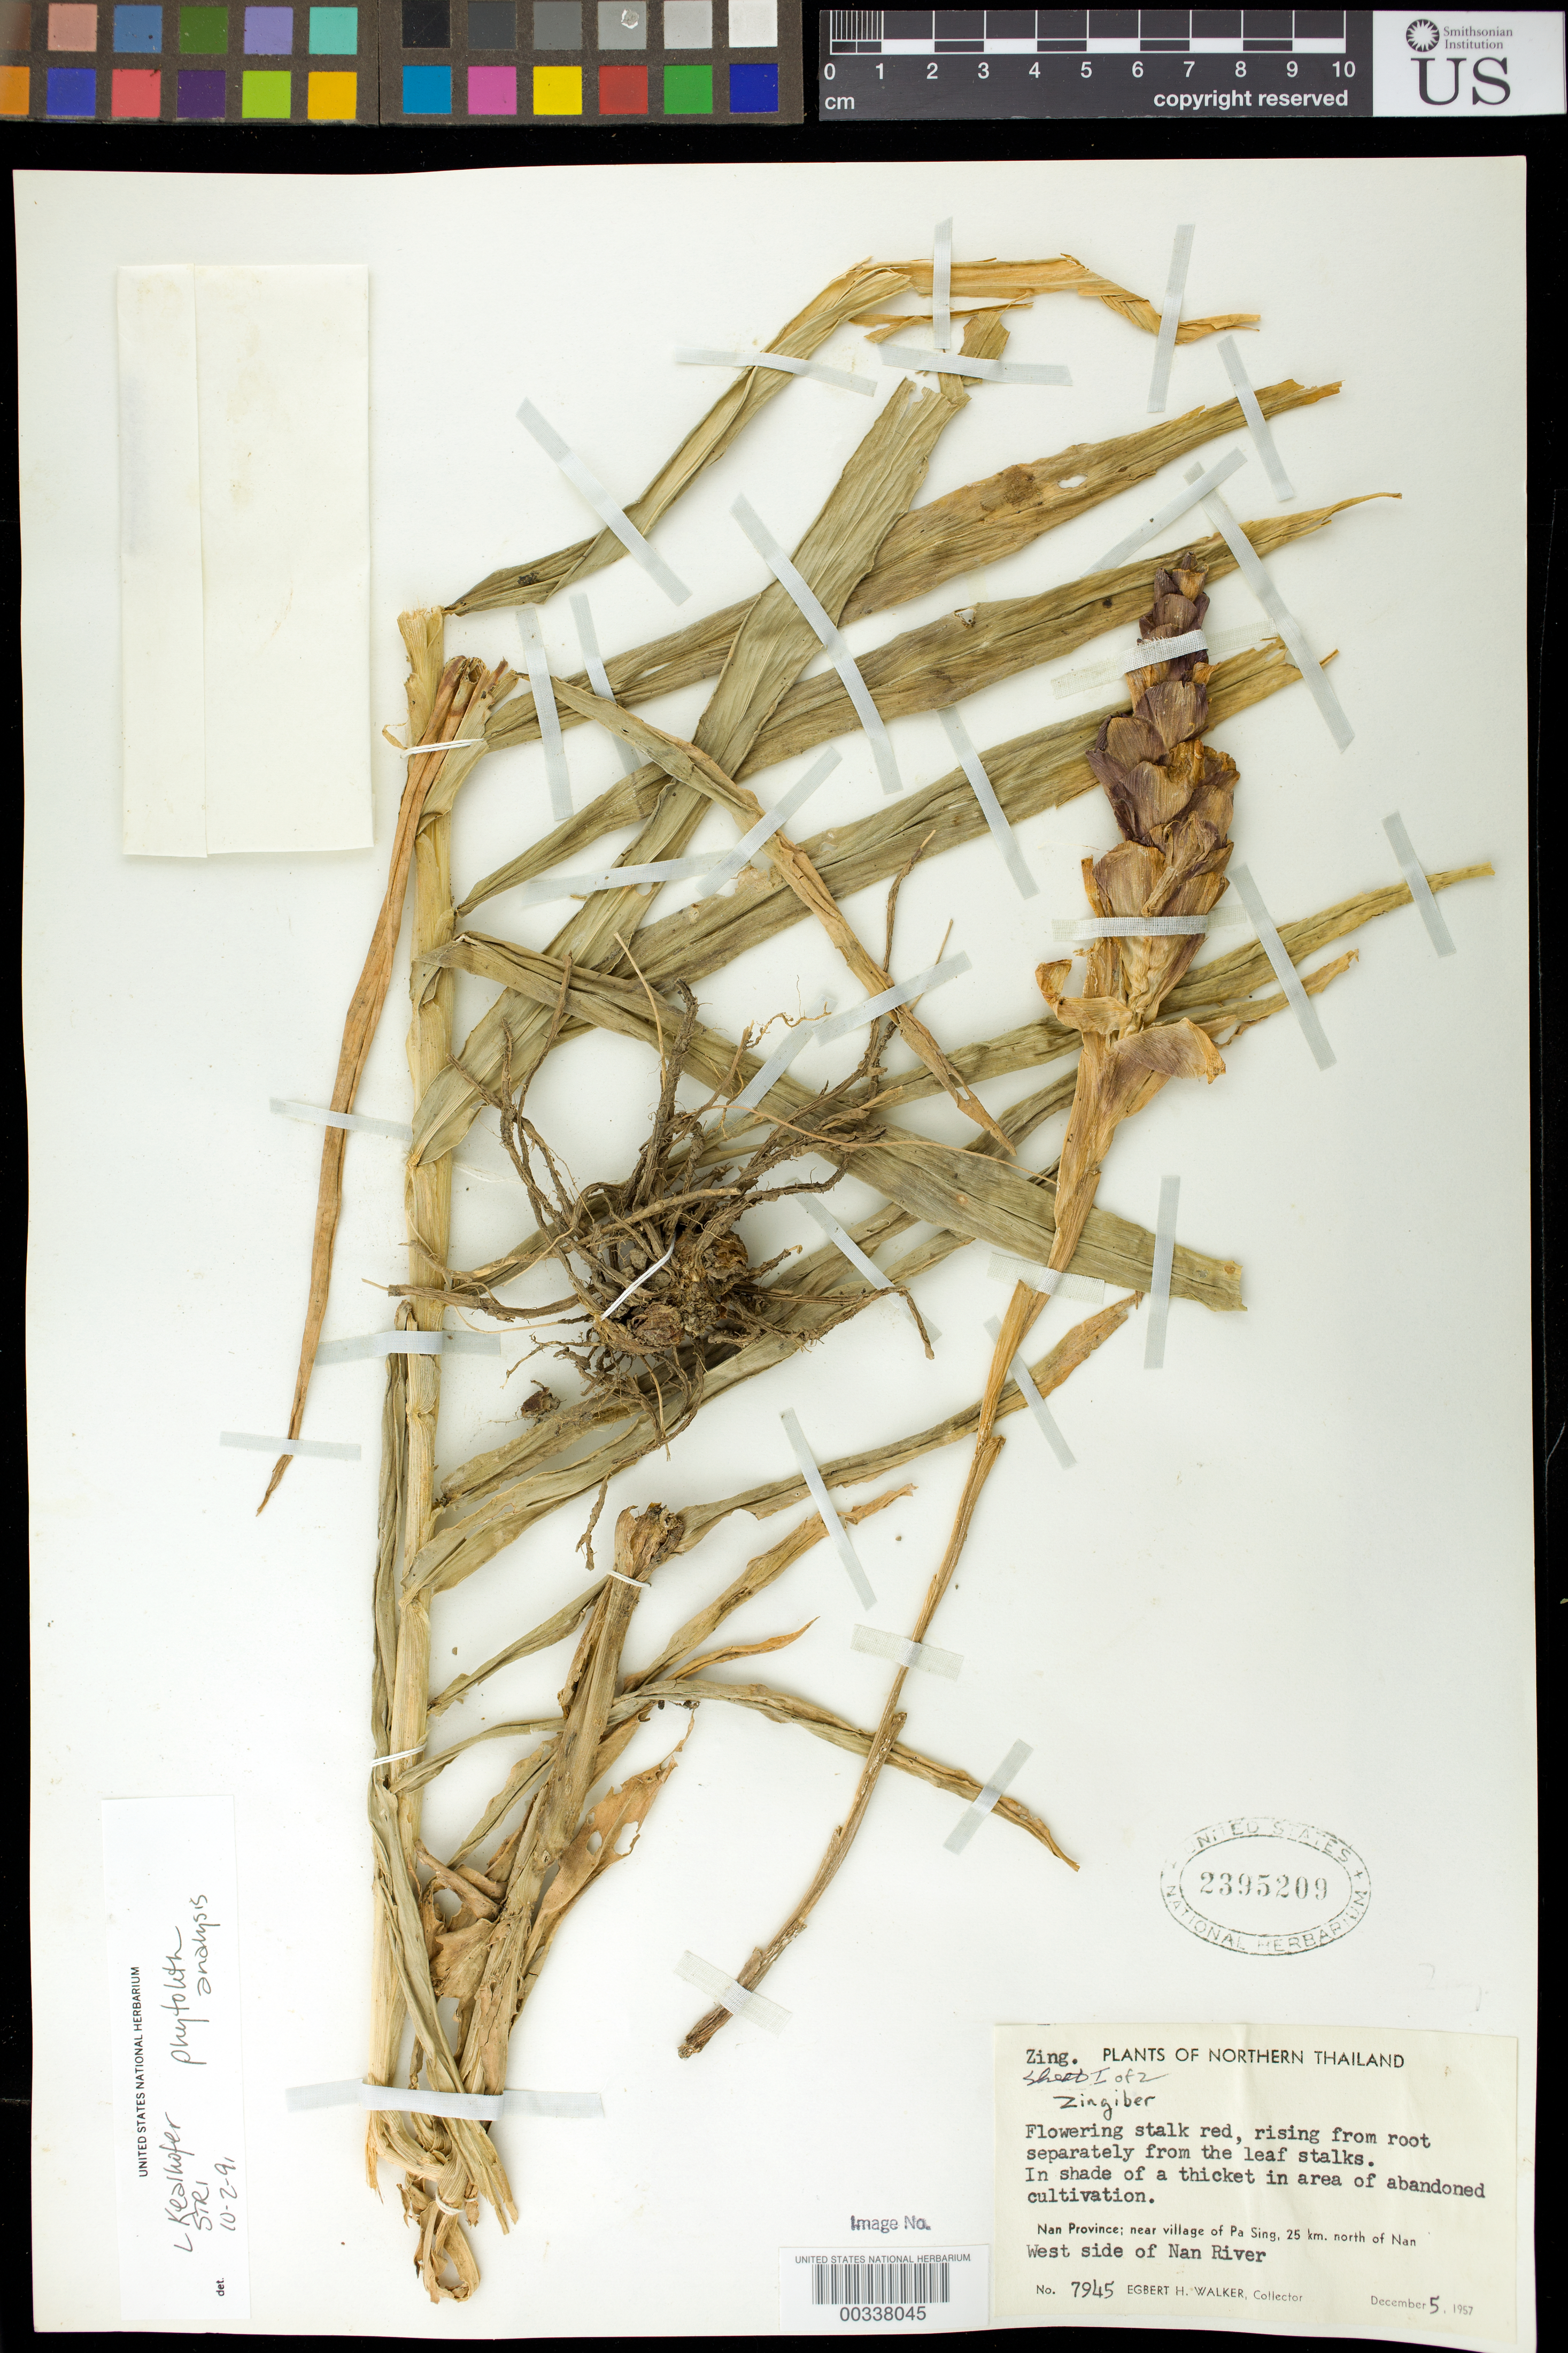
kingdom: Plantae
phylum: Tracheophyta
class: Liliopsida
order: Zingiberales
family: Zingiberaceae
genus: Zingiber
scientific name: Zingiber sp.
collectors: E. H. Walker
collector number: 7945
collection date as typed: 05 Dec 1957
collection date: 1957-12-05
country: Thailand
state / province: Nan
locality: Near village of Pa Sing, 25 km N of Nan, W side of Nan River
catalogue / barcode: US 2395209